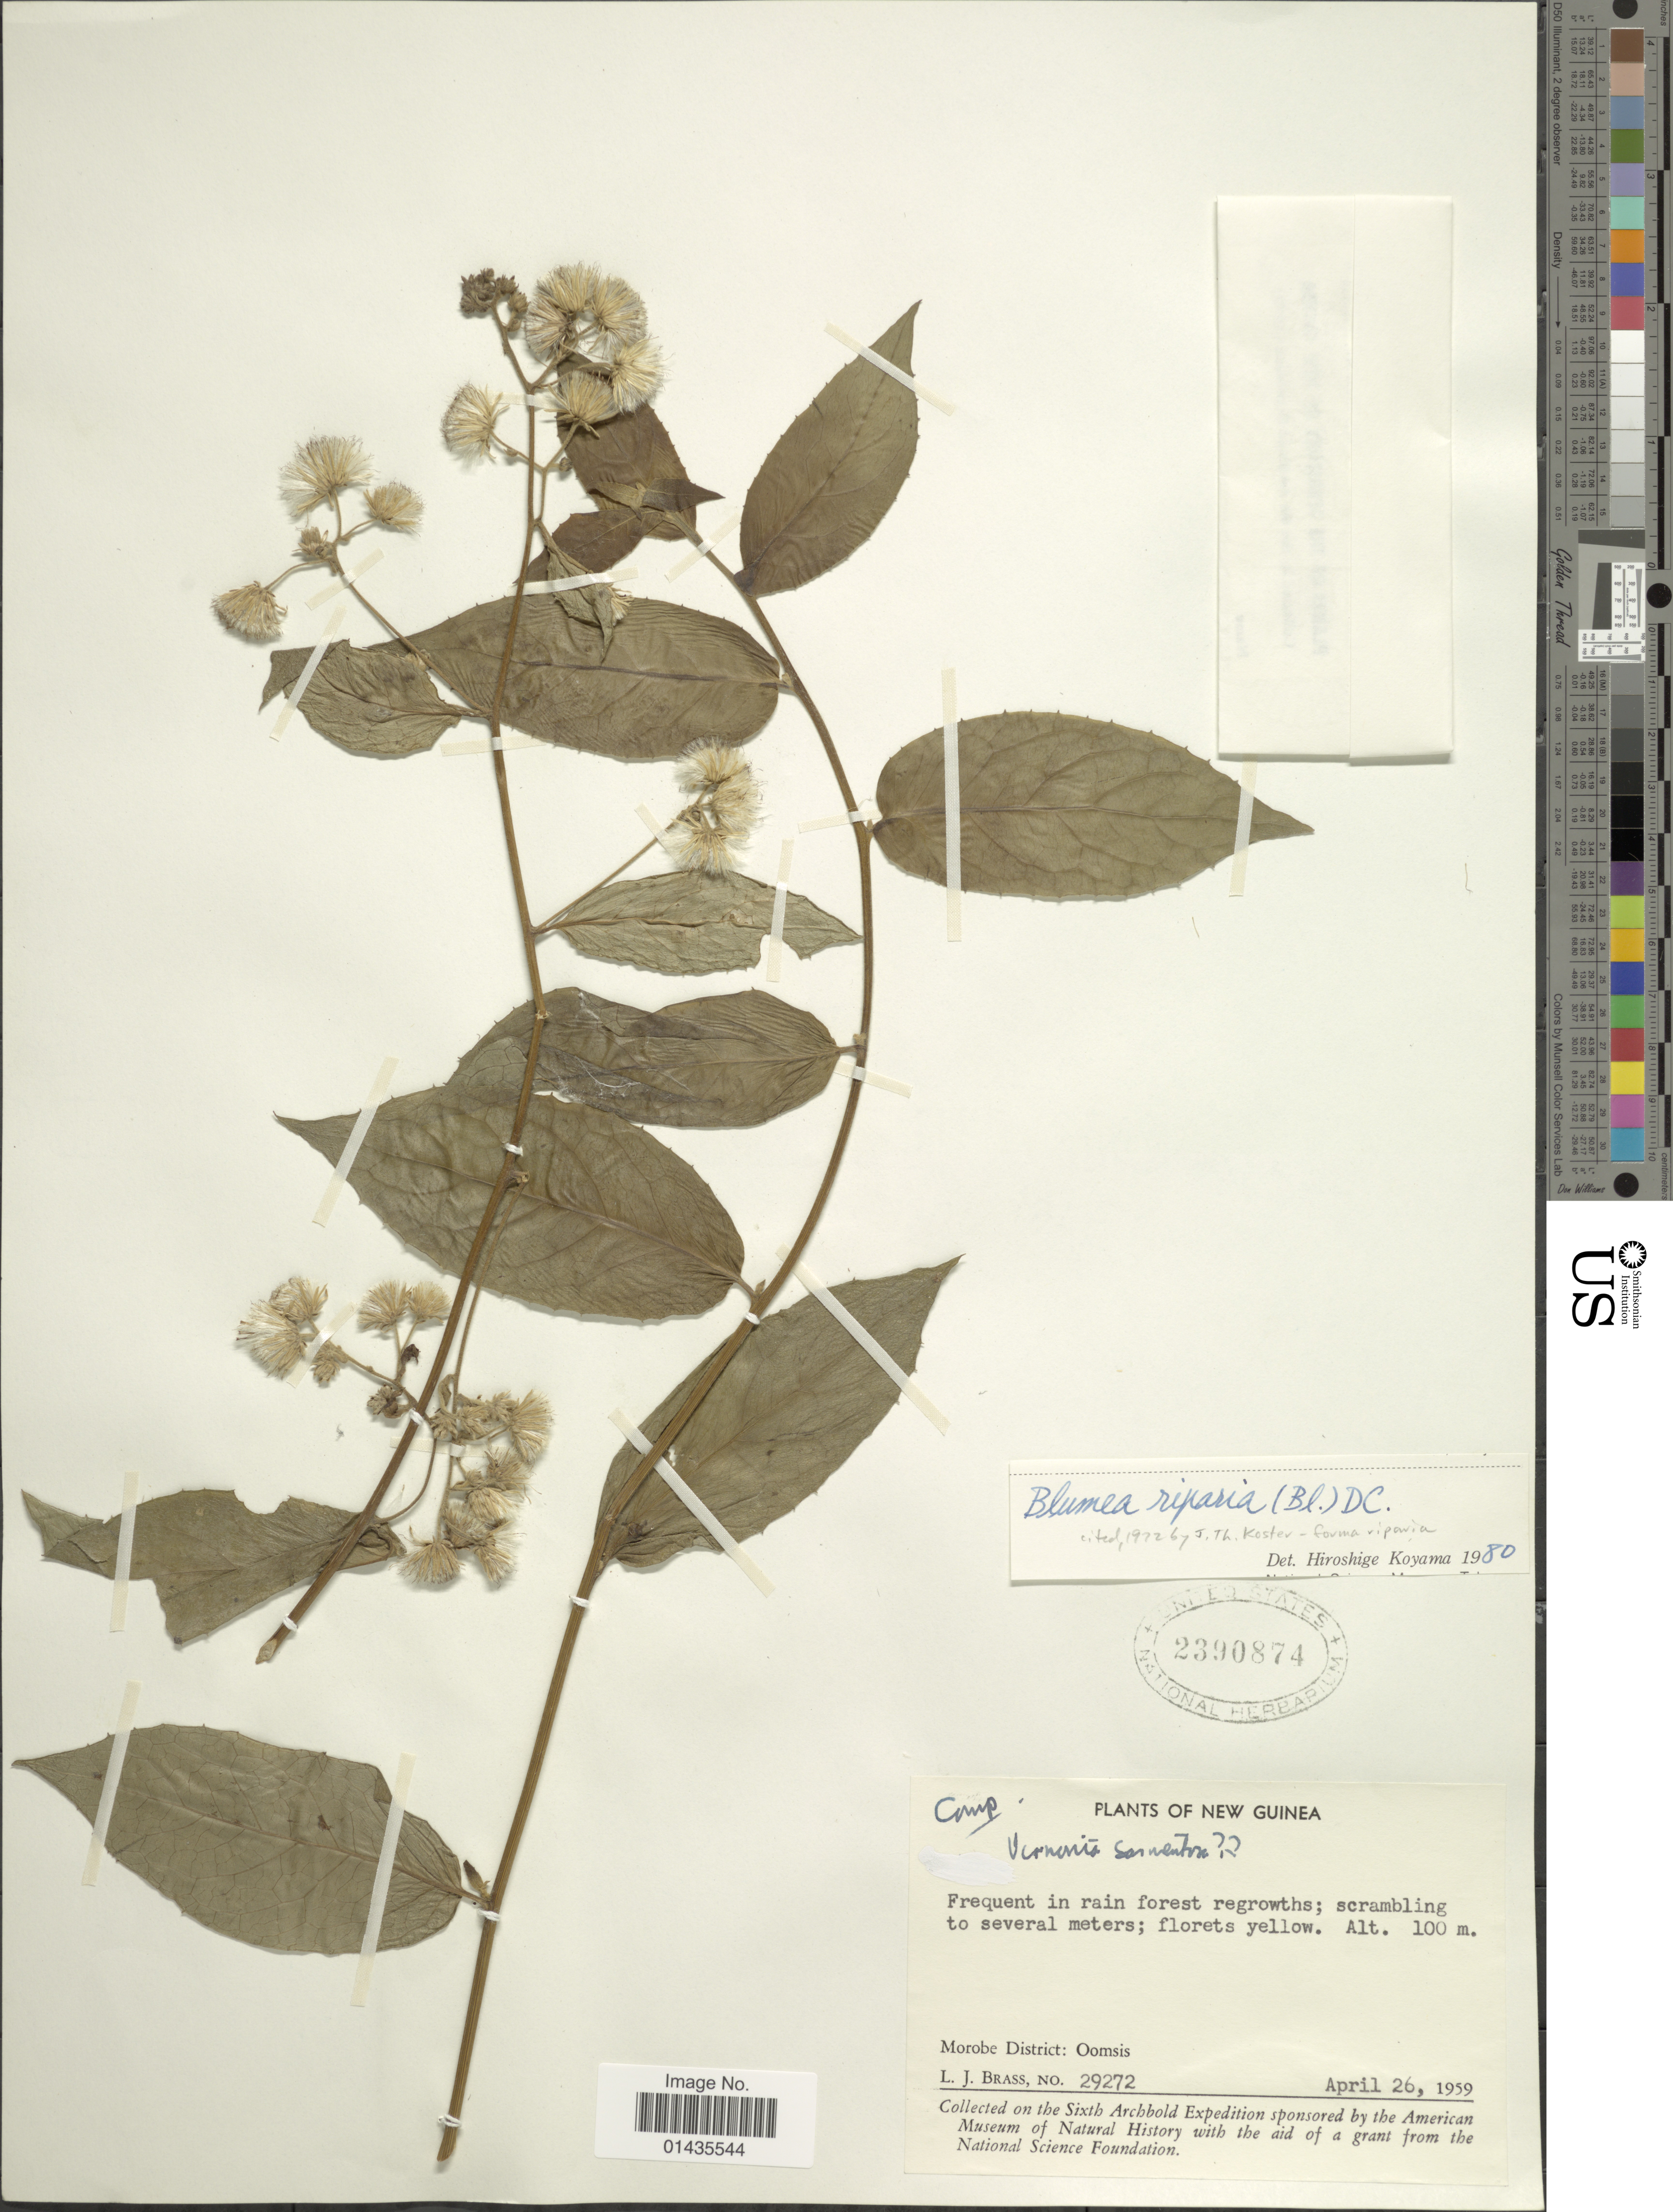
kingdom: Plantae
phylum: Tracheophyta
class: Magnoliopsida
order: Asterales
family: Asteraceae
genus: Blumea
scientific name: Blumea riparia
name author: (Blume) DC.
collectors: L. J. Brass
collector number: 29272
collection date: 1959-04-26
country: Papua New Guinea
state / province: Morobe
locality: New Guinea, Oomsis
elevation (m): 100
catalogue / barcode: US 2390874